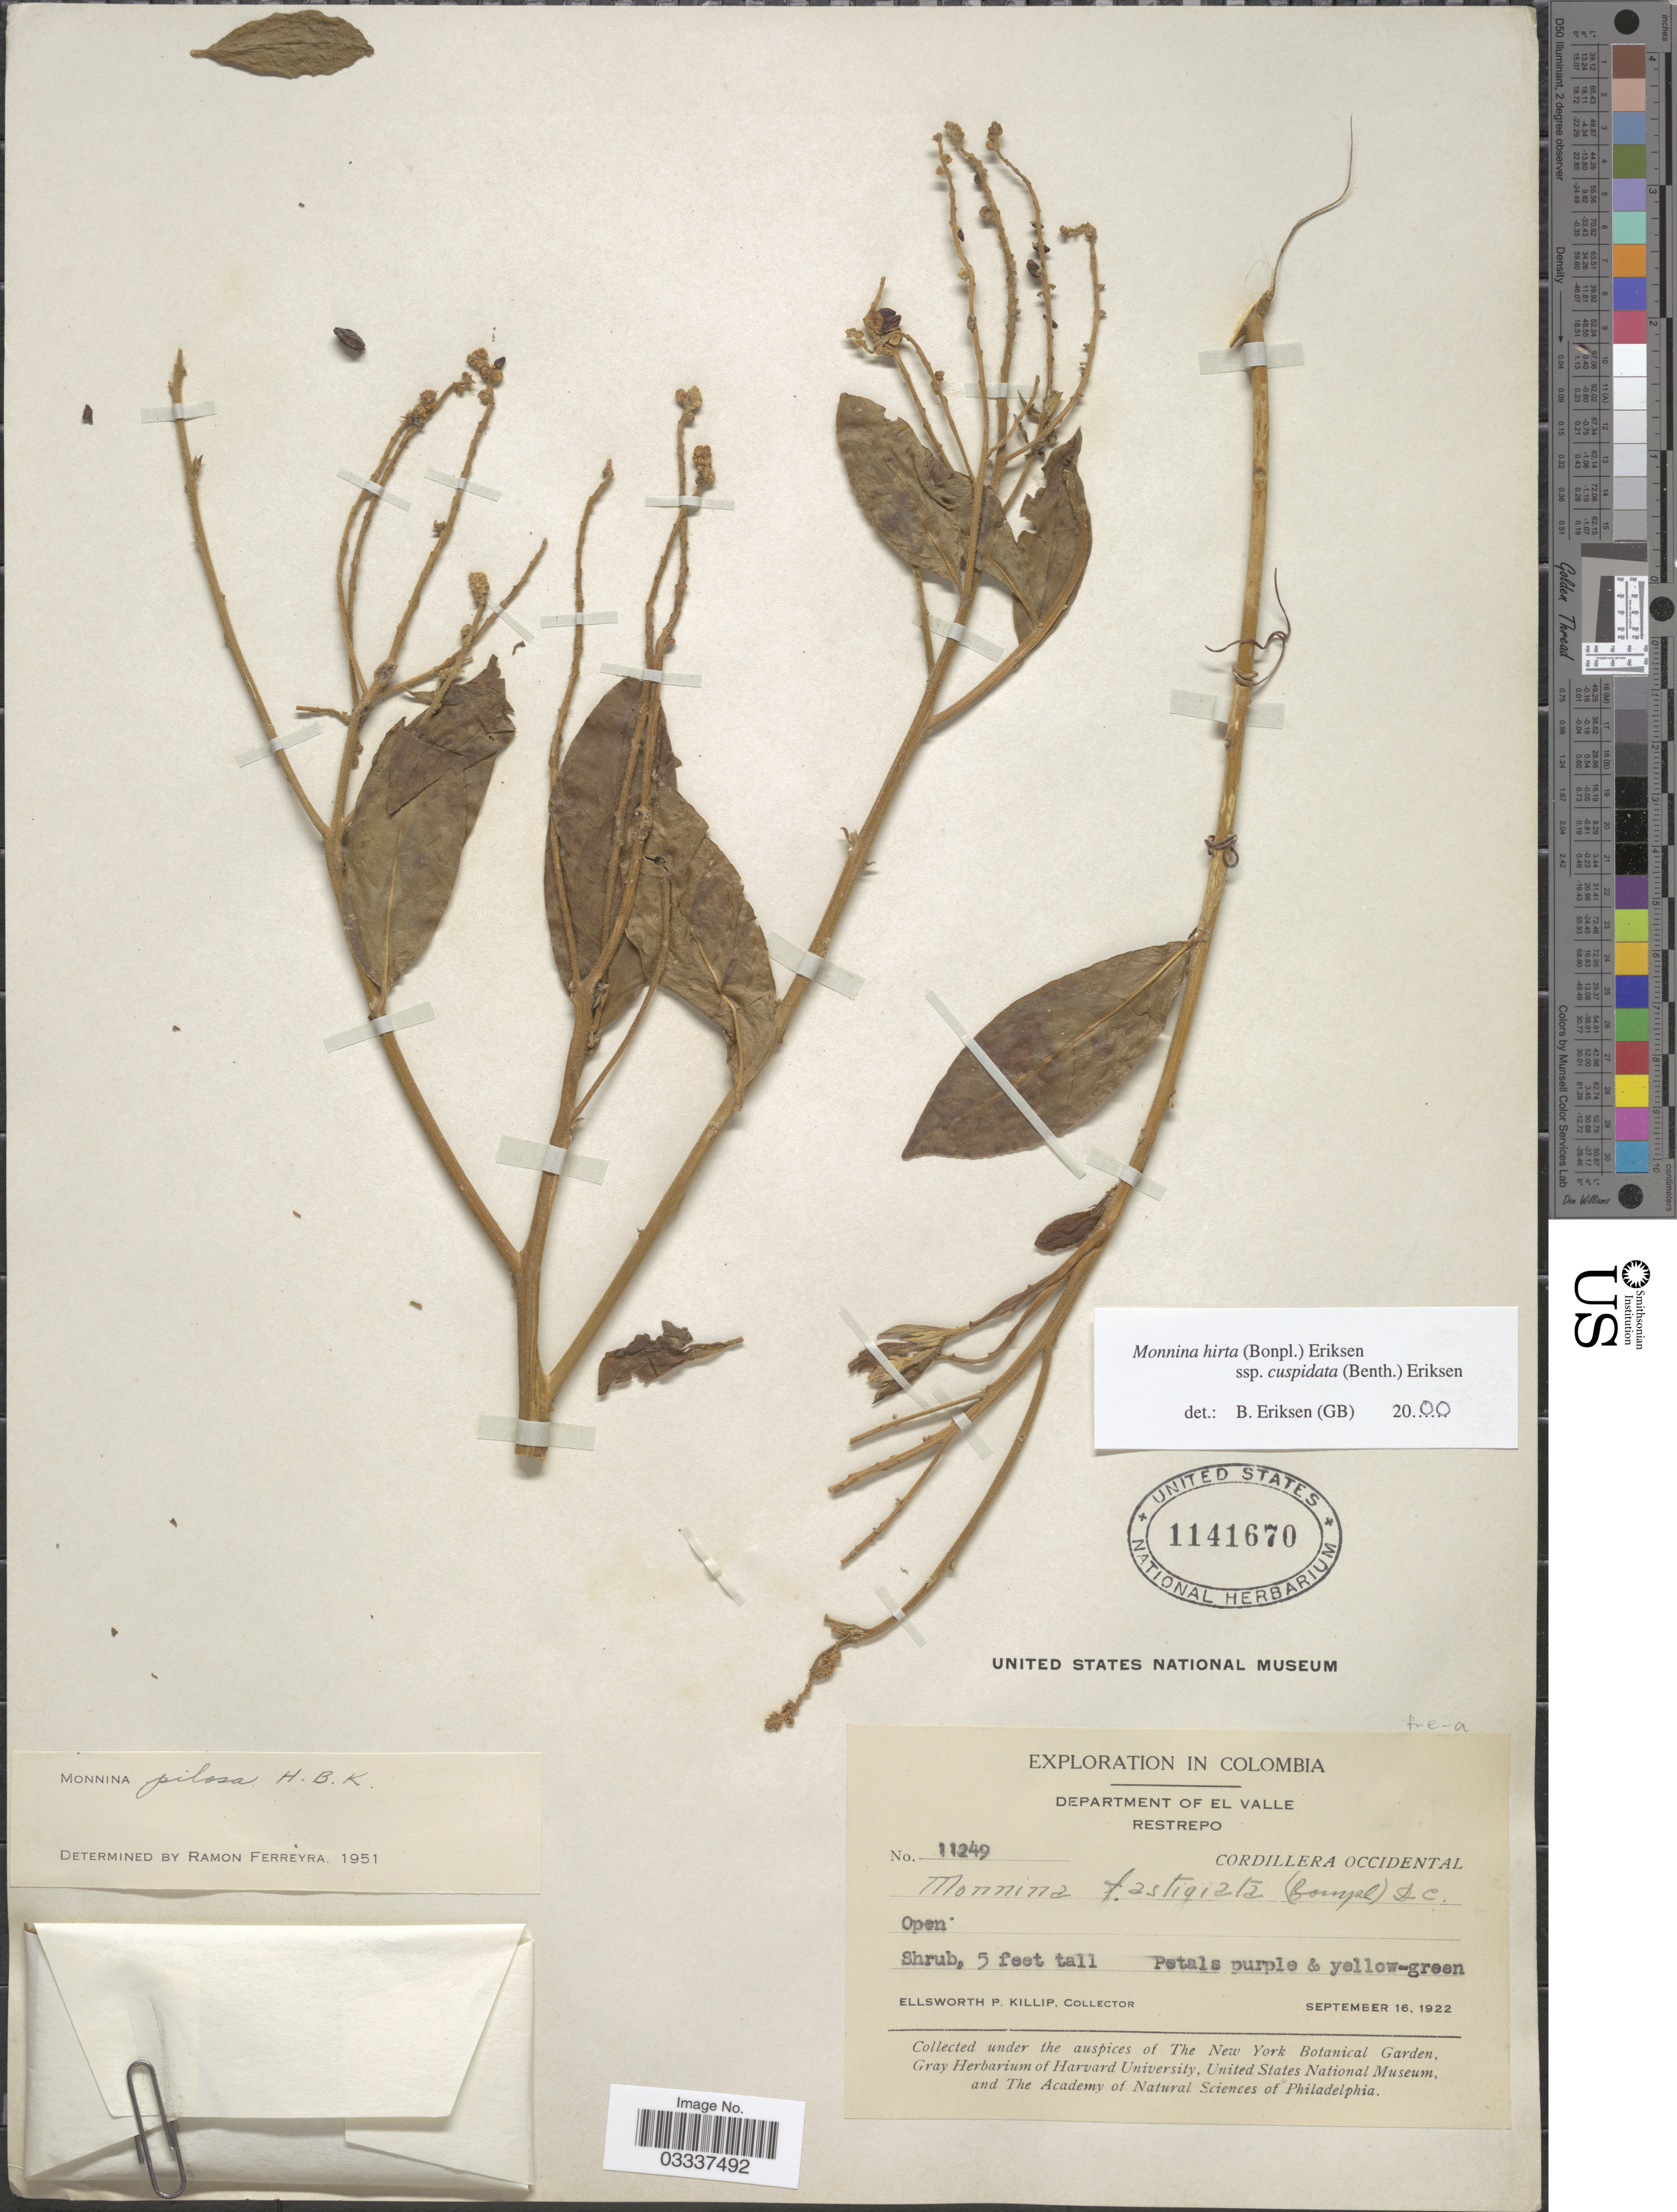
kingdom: Plantae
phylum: Tracheophyta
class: Magnoliopsida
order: Fabales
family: Polygalaceae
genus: Monnina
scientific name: Monnina hirta subsp. cuspidata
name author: (Benth.) B. Eriksen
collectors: E. P. Killip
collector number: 11249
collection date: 1922-09-16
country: Colombia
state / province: Valle del Cauca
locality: Department of El Valle, Restrepo, Cordillera Occidental.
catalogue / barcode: US 1141670